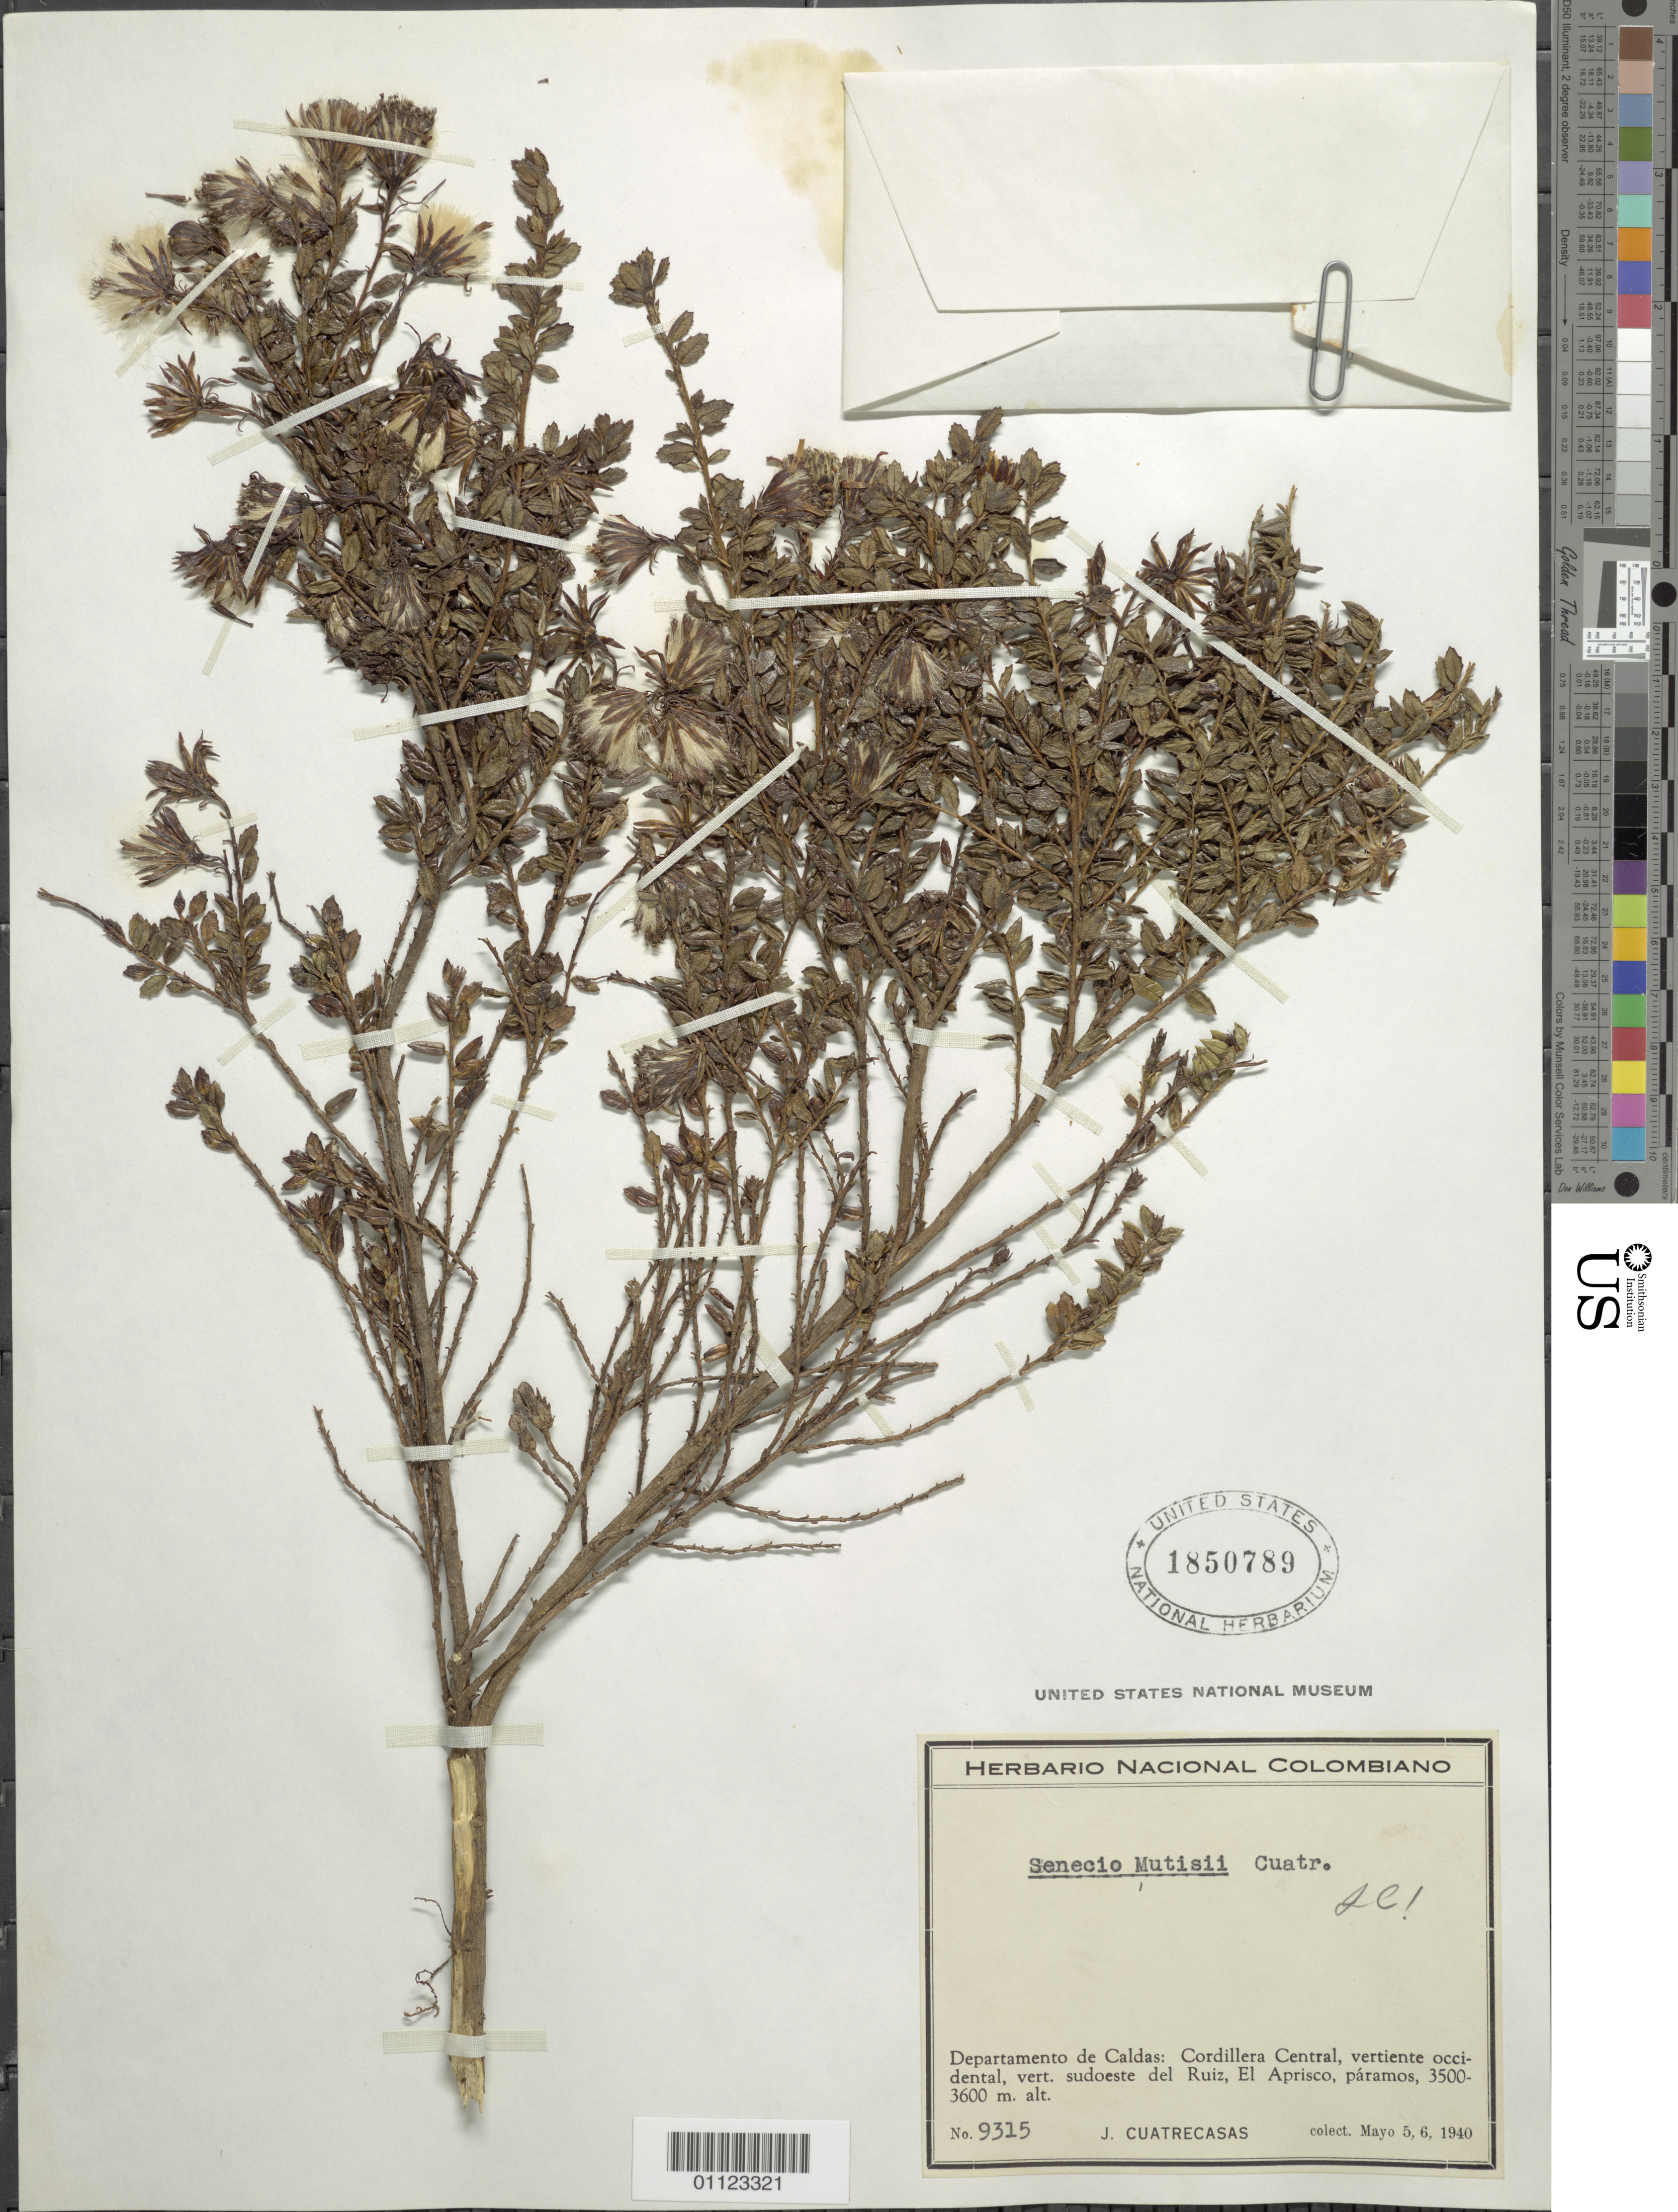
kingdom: Plantae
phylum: Tracheophyta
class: Magnoliopsida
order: Asterales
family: Asteraceae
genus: Pentacalia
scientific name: Pentacalia mutisii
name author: (Cuatrec.) Cuatrec.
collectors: J. Cuatrecasas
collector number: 9315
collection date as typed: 05 May 1940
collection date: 1940-05-05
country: Colombia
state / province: Caldas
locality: Cordillera Central, vertiente occidental, vert. sudoeste del Ruiz, El Aprisco.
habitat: Páramos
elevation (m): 3500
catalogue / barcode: US 1850789